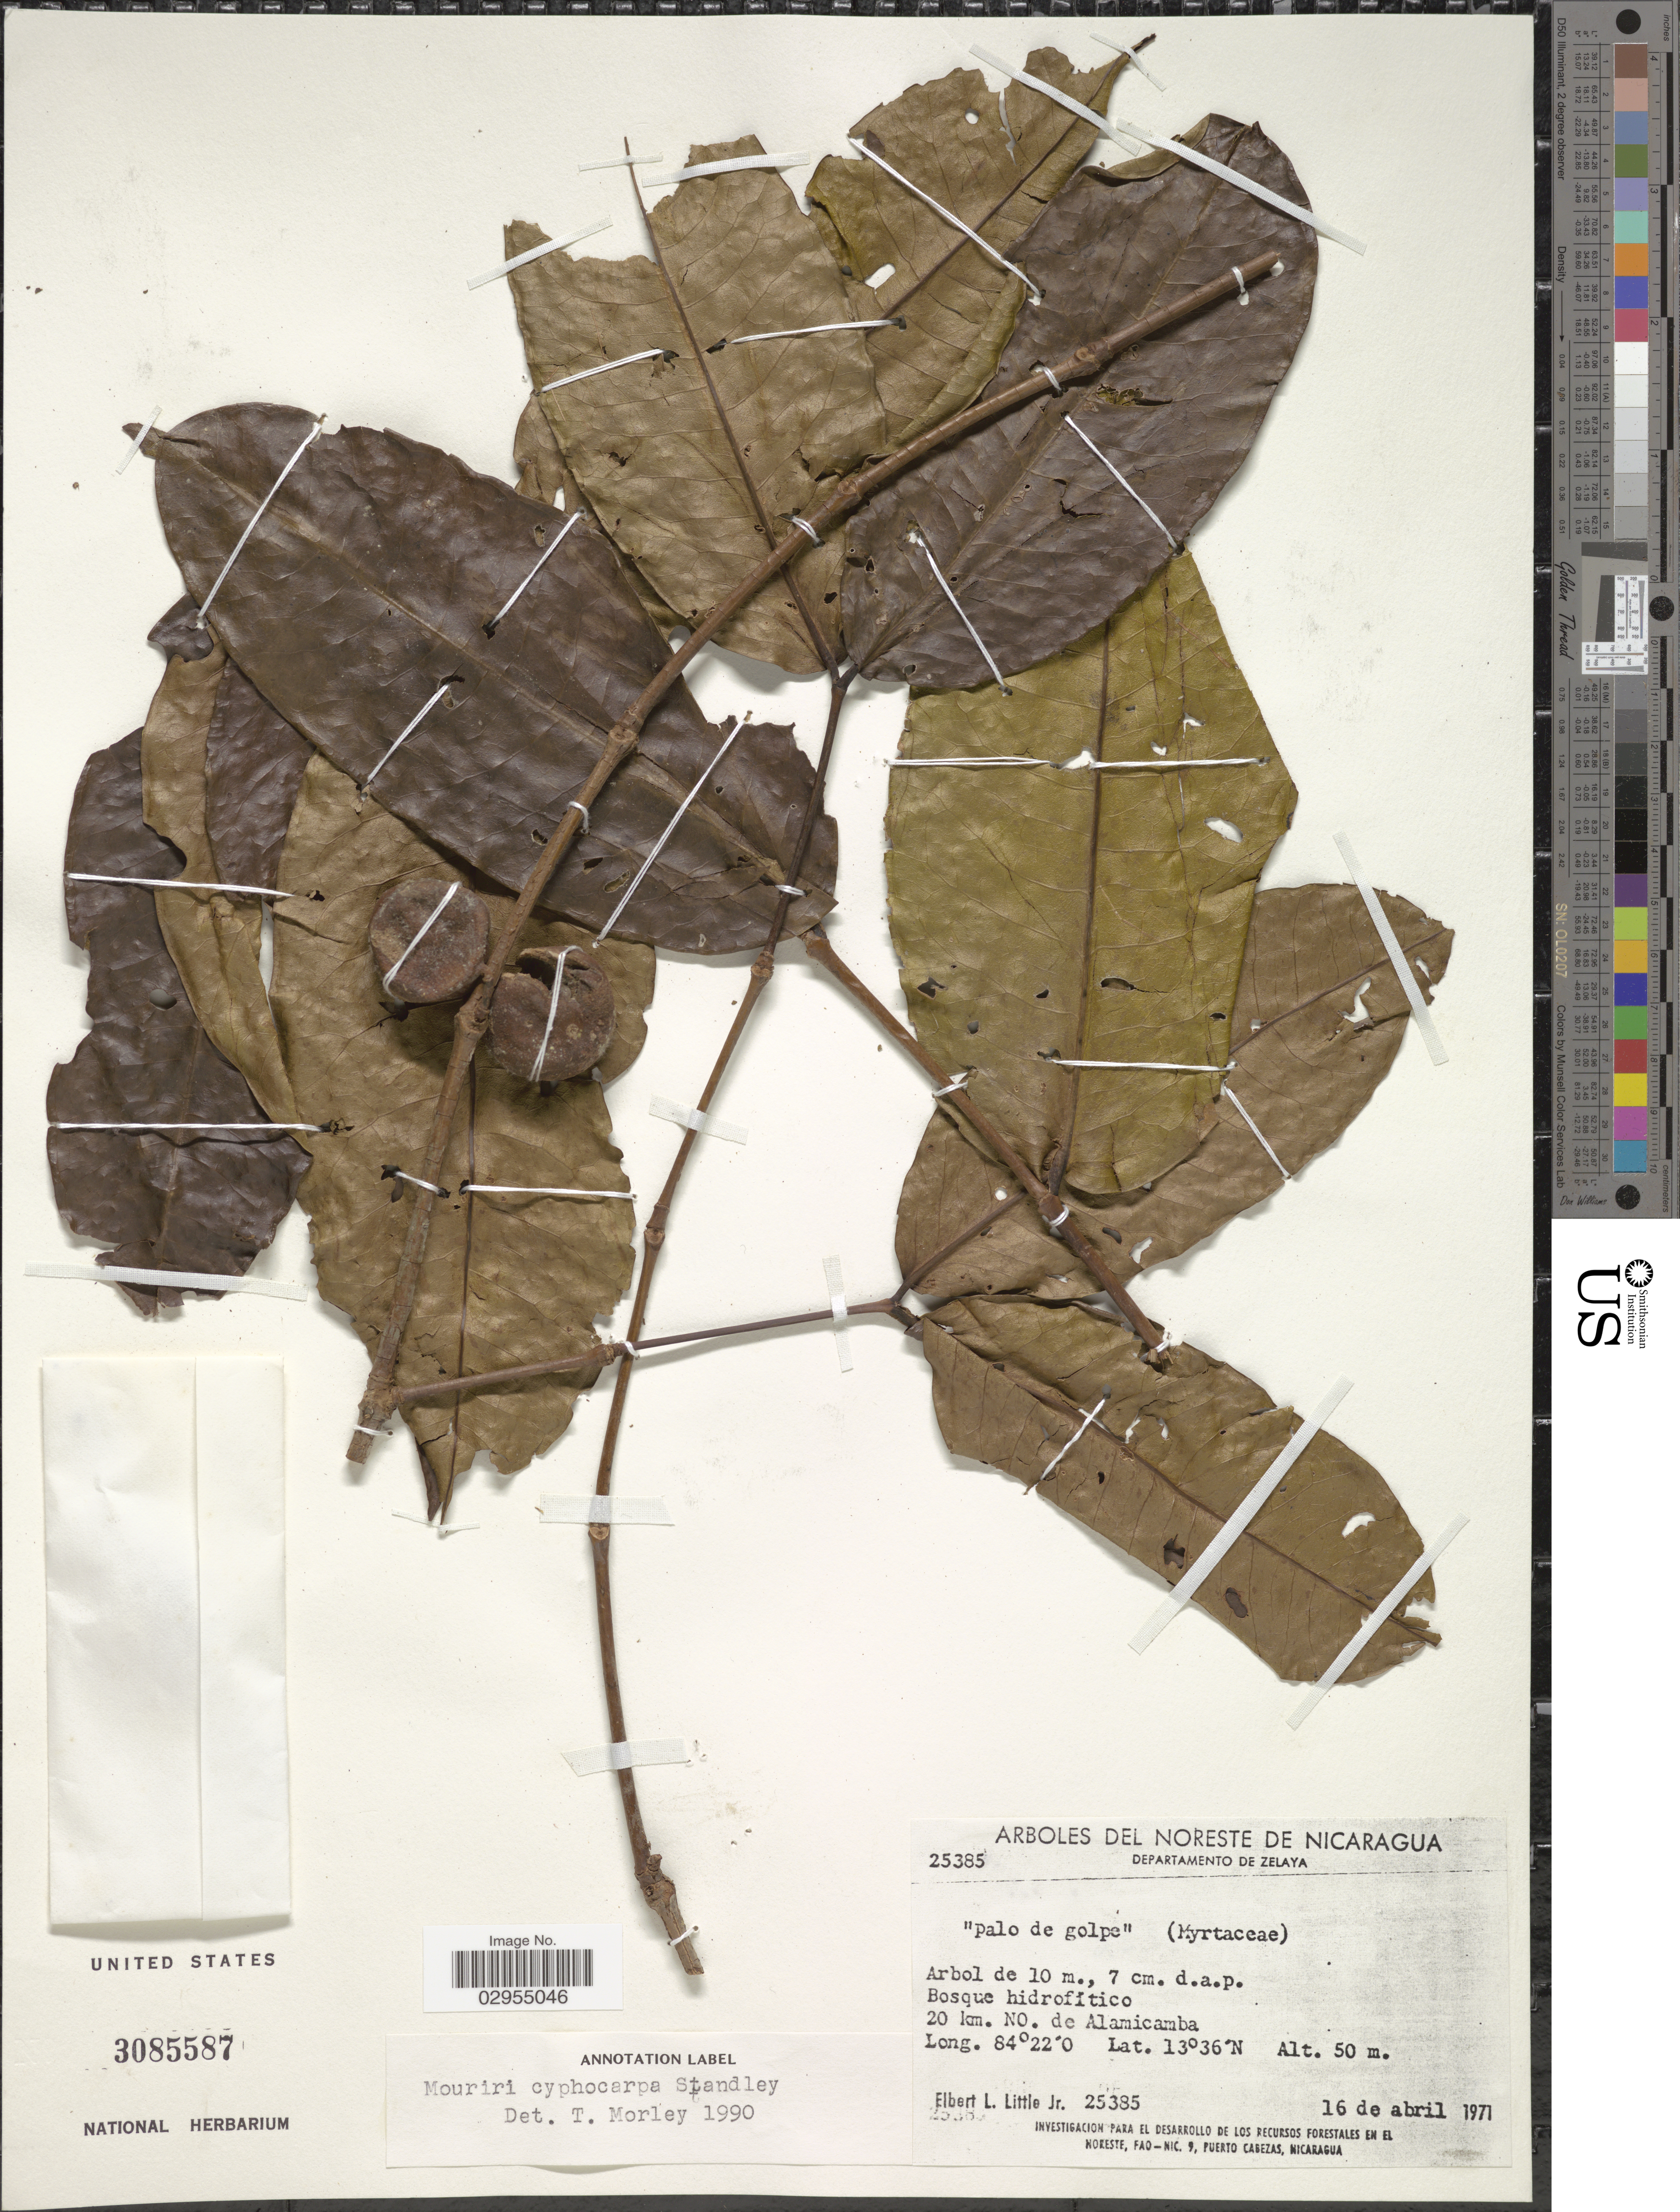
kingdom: Plantae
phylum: Tracheophyta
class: Magnoliopsida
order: Myrtales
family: Melastomataceae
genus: Mouriri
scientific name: Mouriri cyphocarpa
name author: Standl.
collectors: E. L. Little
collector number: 25385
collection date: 1971-04-16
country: Nicaragua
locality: Noreste de Nicaragua. Departamento de Zelaya. 20 km. NO. de Alamicamba.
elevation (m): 50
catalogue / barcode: US 3085587